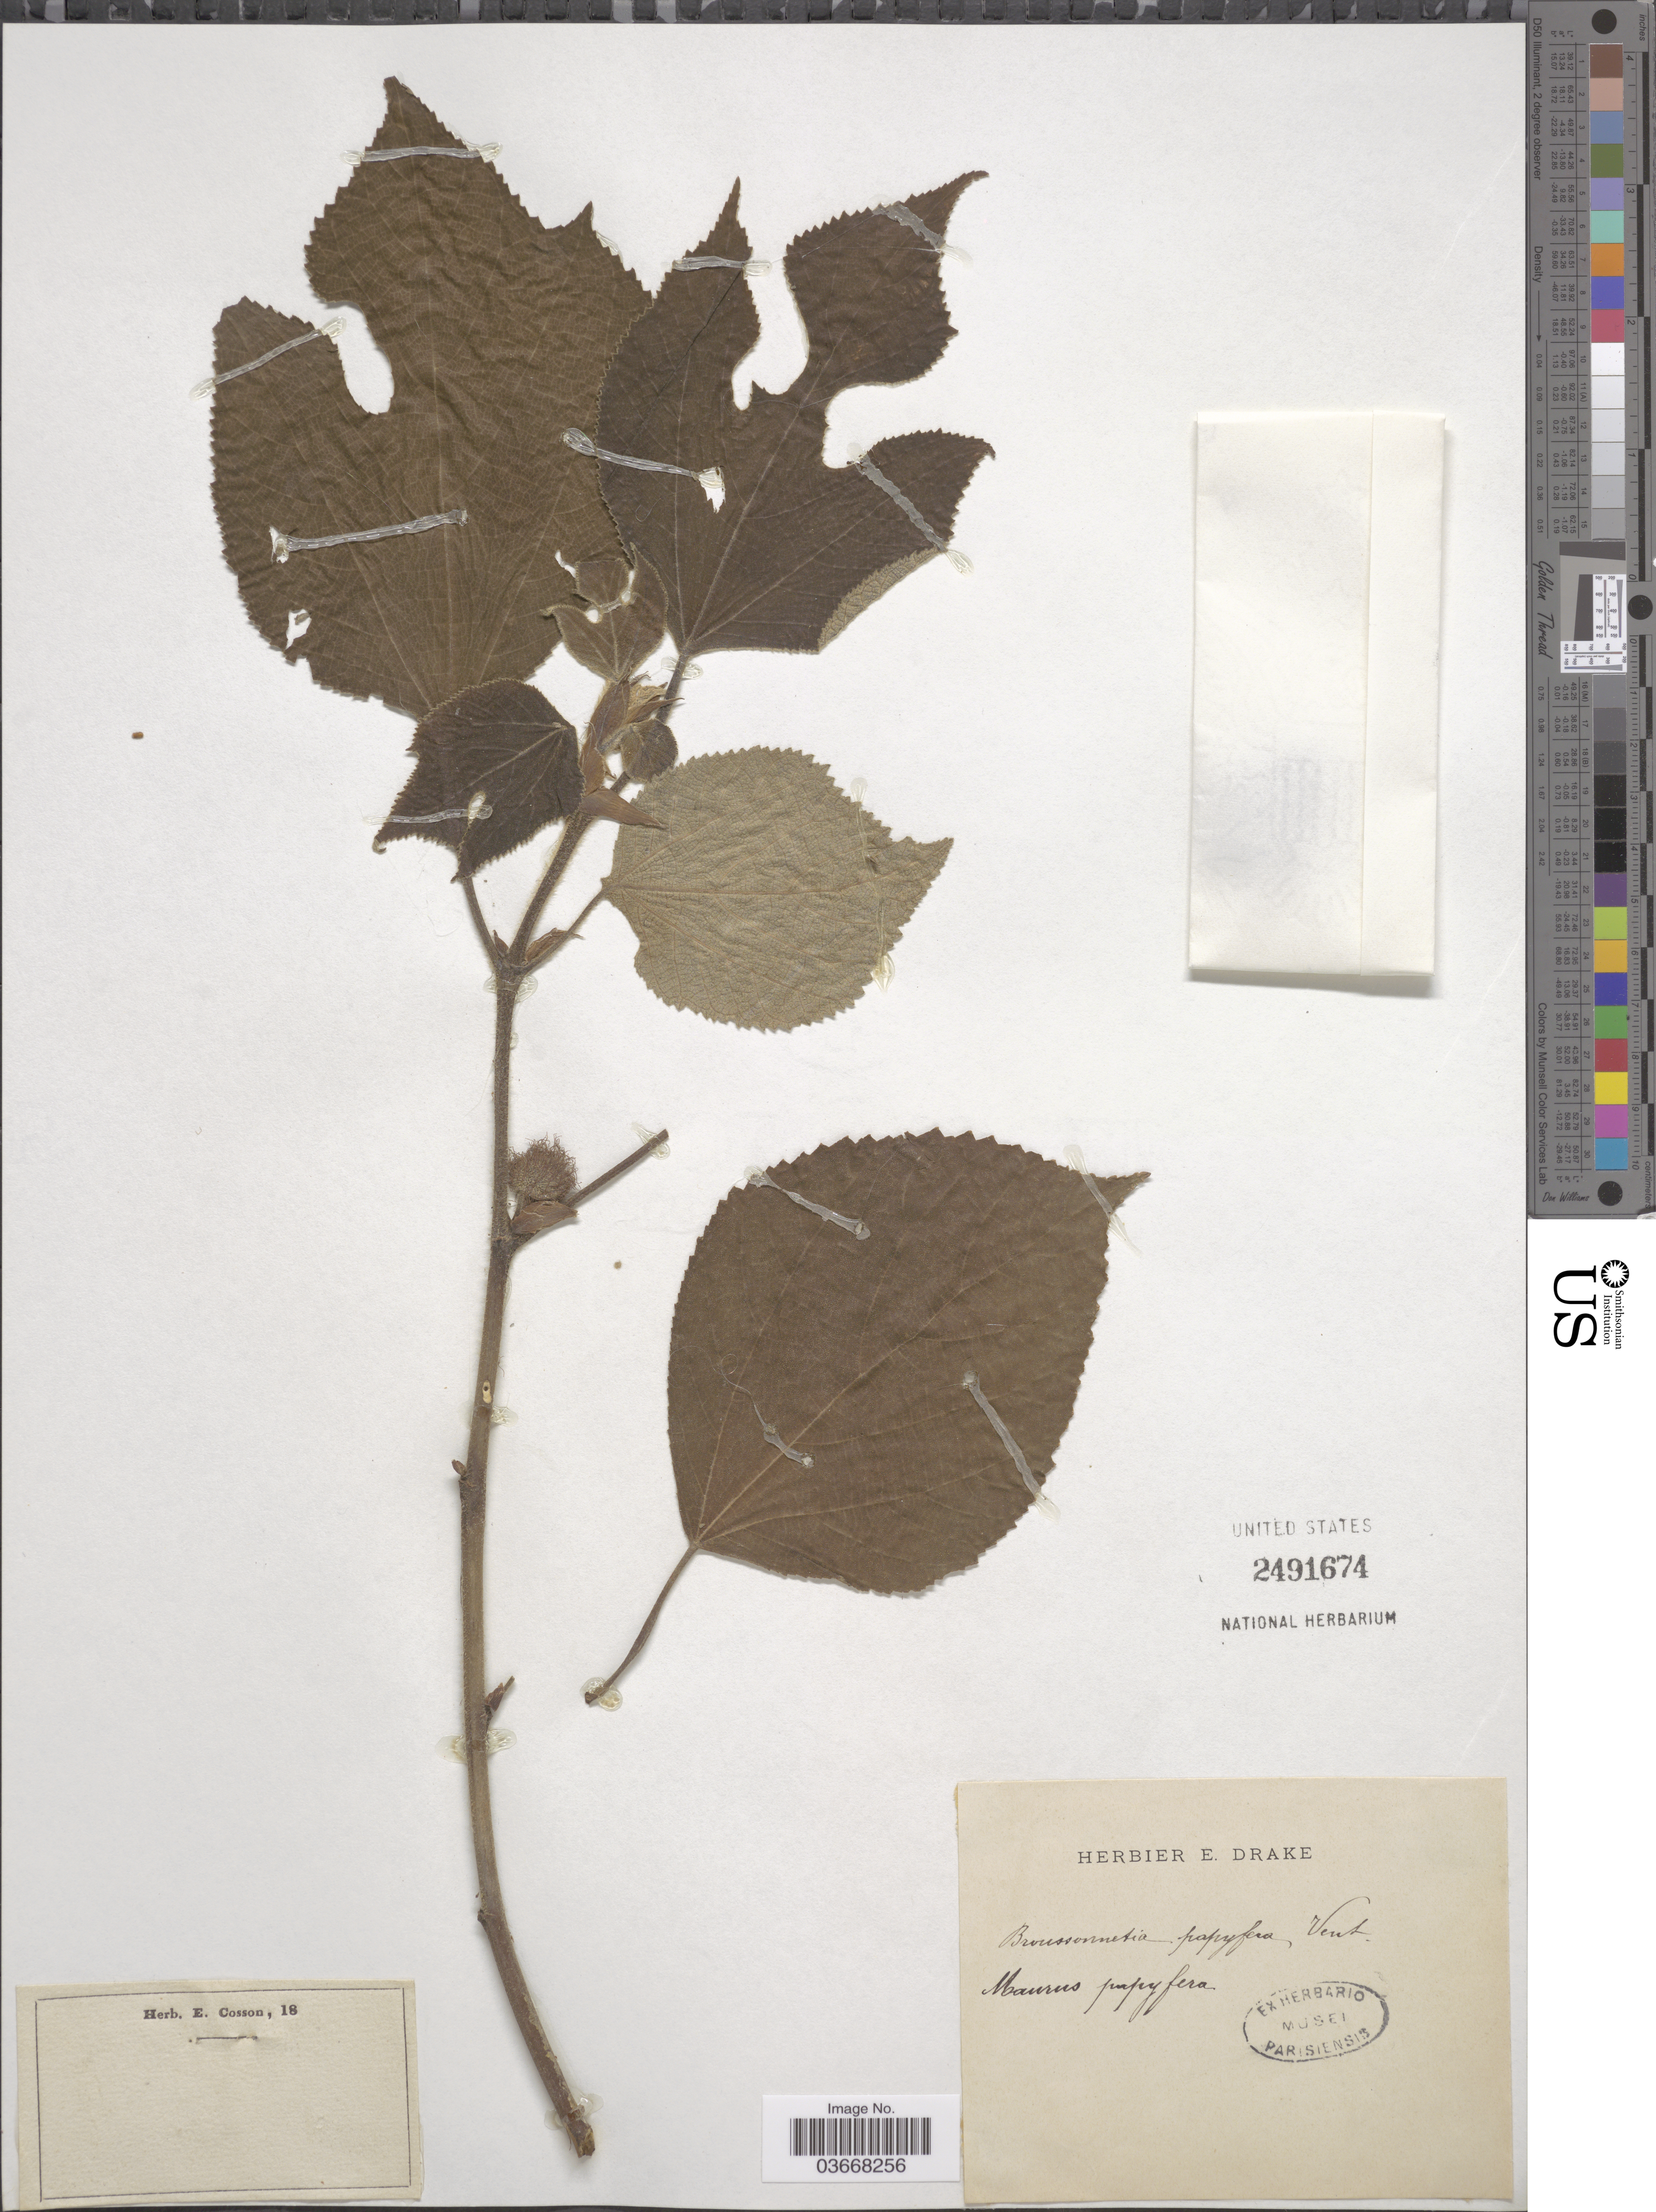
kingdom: Plantae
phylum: Tracheophyta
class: Magnoliopsida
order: Rosales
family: Moraceae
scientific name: Broussoneta papyrifera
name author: (L.) L'Hér. ex Vent.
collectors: ex herb. E. Drake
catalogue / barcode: US 2491674